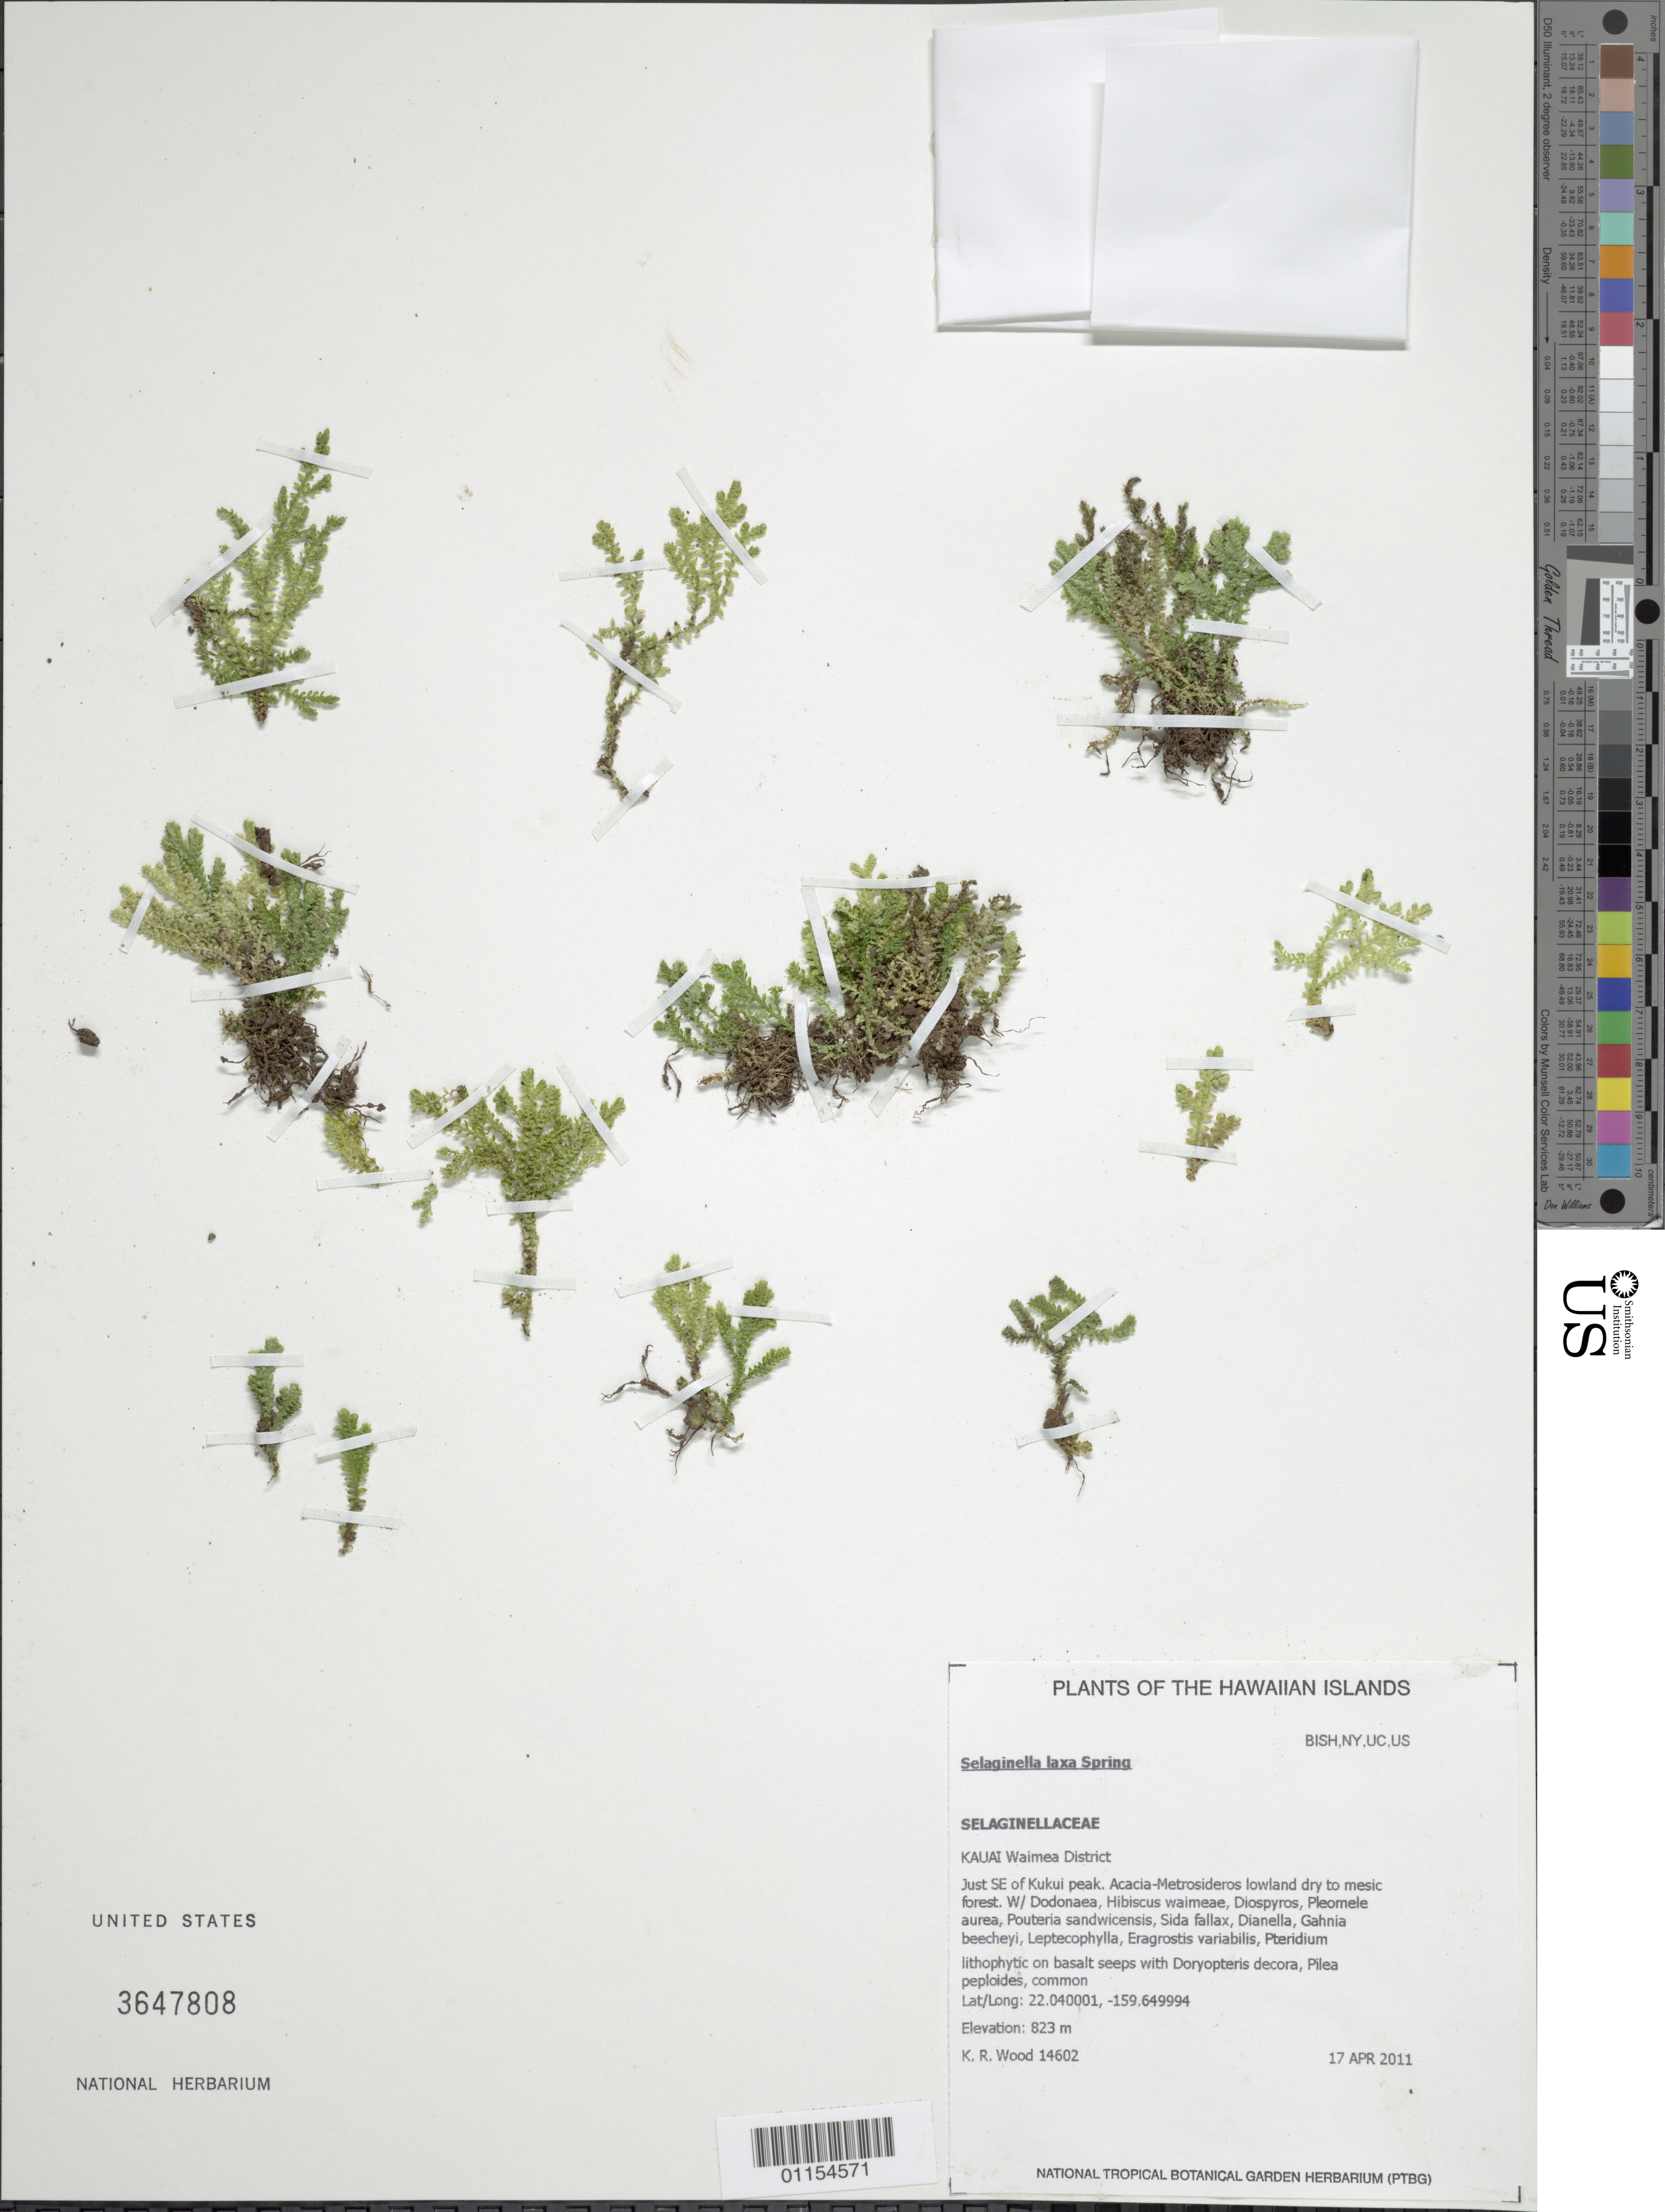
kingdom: Plantae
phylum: Tracheophyta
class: Lycopodiopsida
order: Selaginellales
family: Selaginellaceae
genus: Selaginella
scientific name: Selaginella laxa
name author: Spring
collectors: K. R. Wood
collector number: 14602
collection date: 2011-04-17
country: United States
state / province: Hawaii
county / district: Kauai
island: Kaua'i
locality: Waimea district, just SE of Kukui Peak.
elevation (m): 823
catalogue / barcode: US 3647808